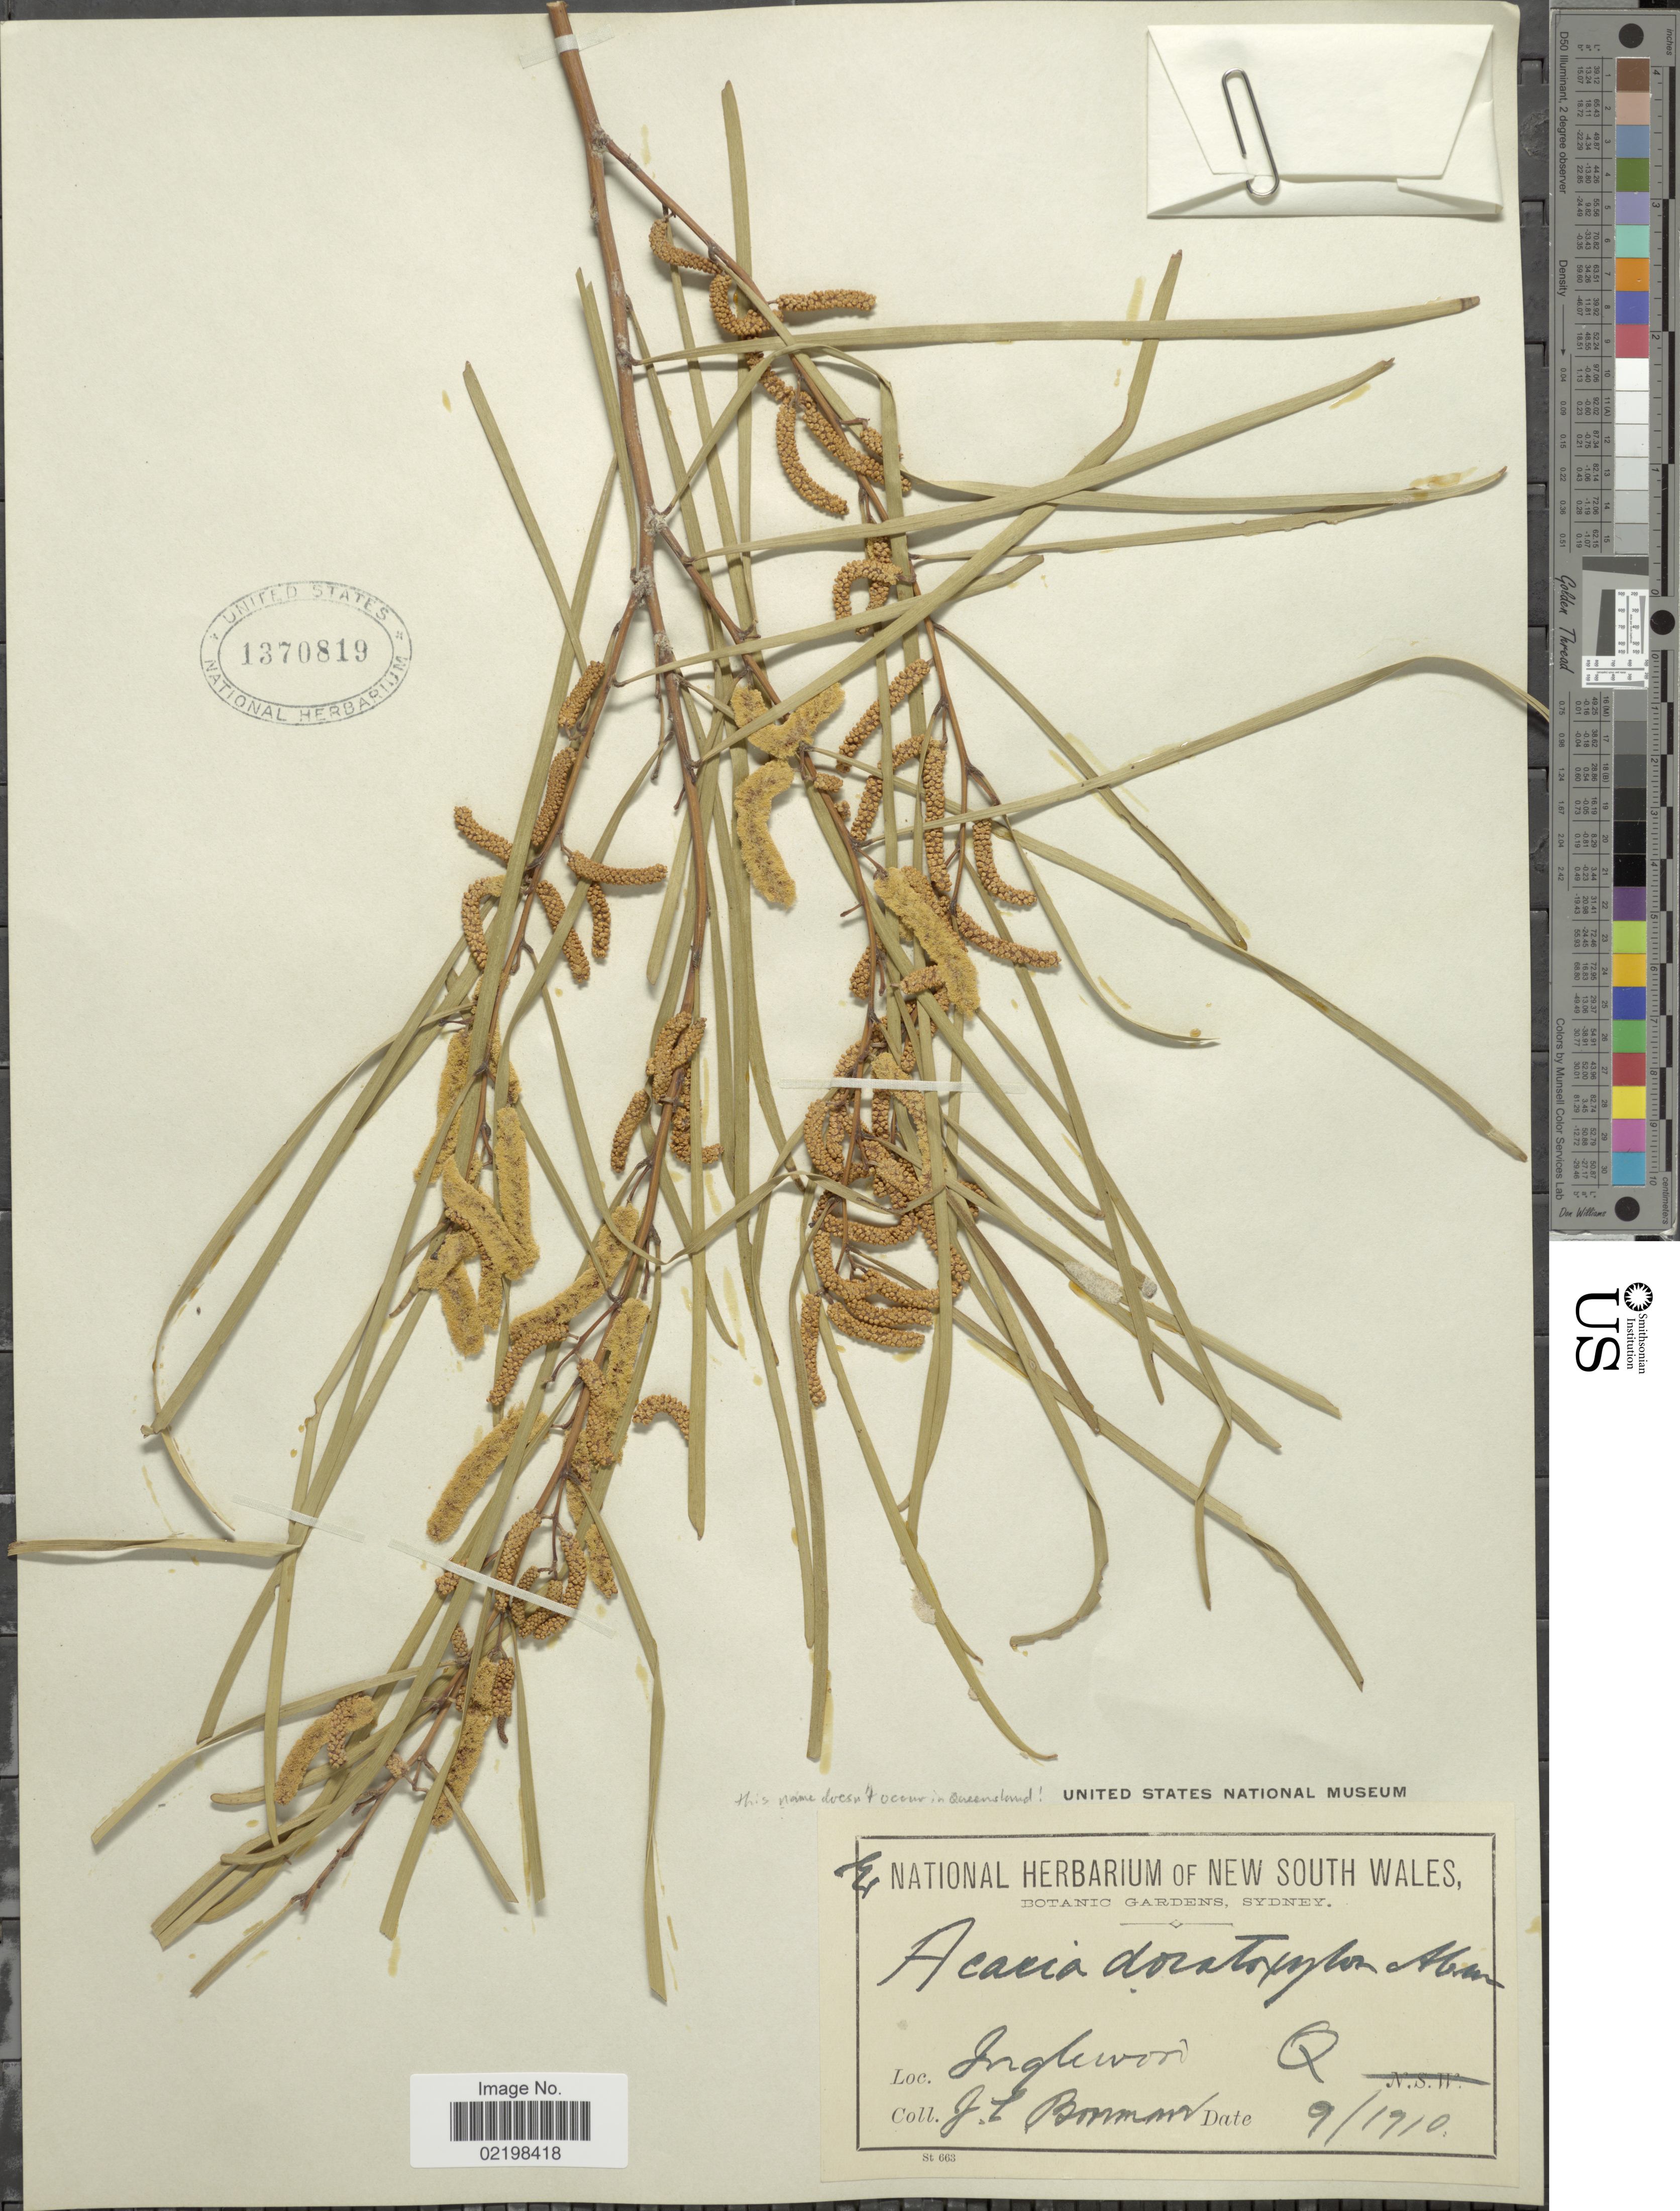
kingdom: Plantae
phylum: Tracheophyta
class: Magnoliopsida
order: Fabales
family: Fabaceae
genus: Acacia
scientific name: Acacia doratoxylon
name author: Meisn.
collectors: J. Boorman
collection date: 1910-09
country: Australia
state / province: Queensland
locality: Inglewood, Q.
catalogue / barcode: US 1370819